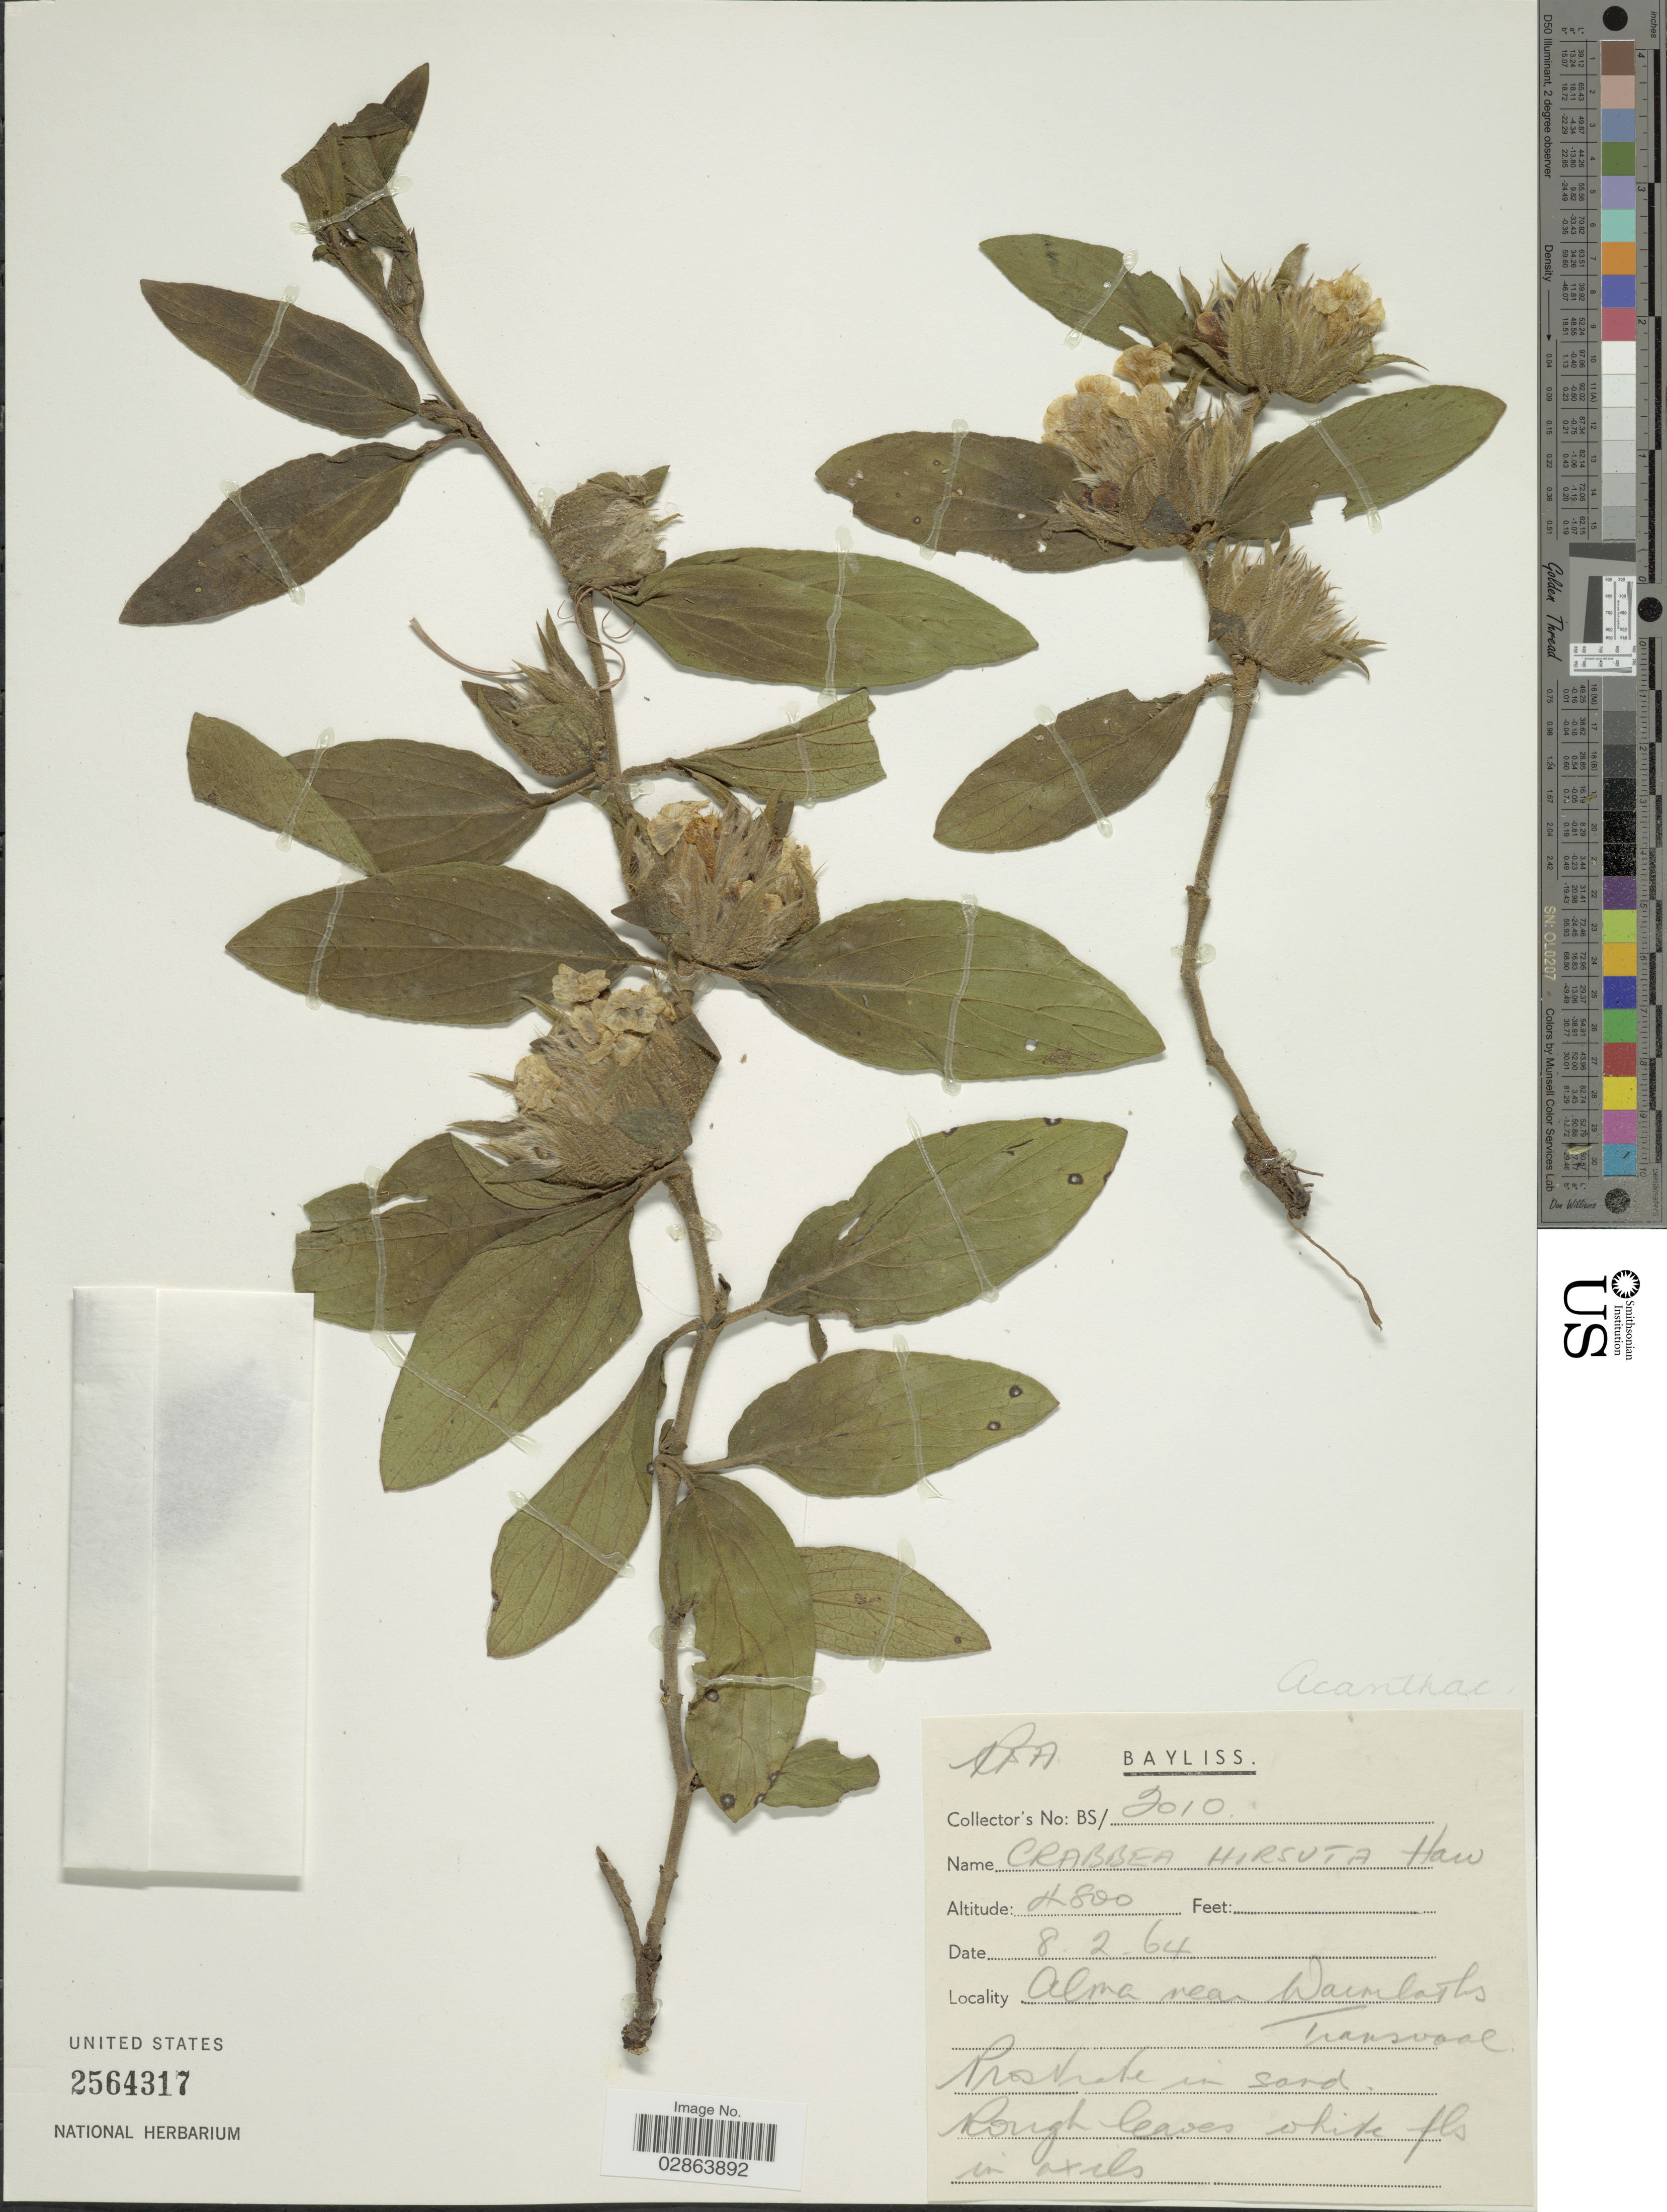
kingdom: Plantae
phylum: Tracheophyta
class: Magnoliopsida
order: Lamiales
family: Acanthaceae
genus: Crabbea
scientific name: Crabbea hirsuta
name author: Harv.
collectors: Bayliss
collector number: BS/2010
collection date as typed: Transcribed d/m/y: 8/2/64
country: South Africa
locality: Alma near Warmbaths, Transvaal.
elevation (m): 1463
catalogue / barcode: US 2564317